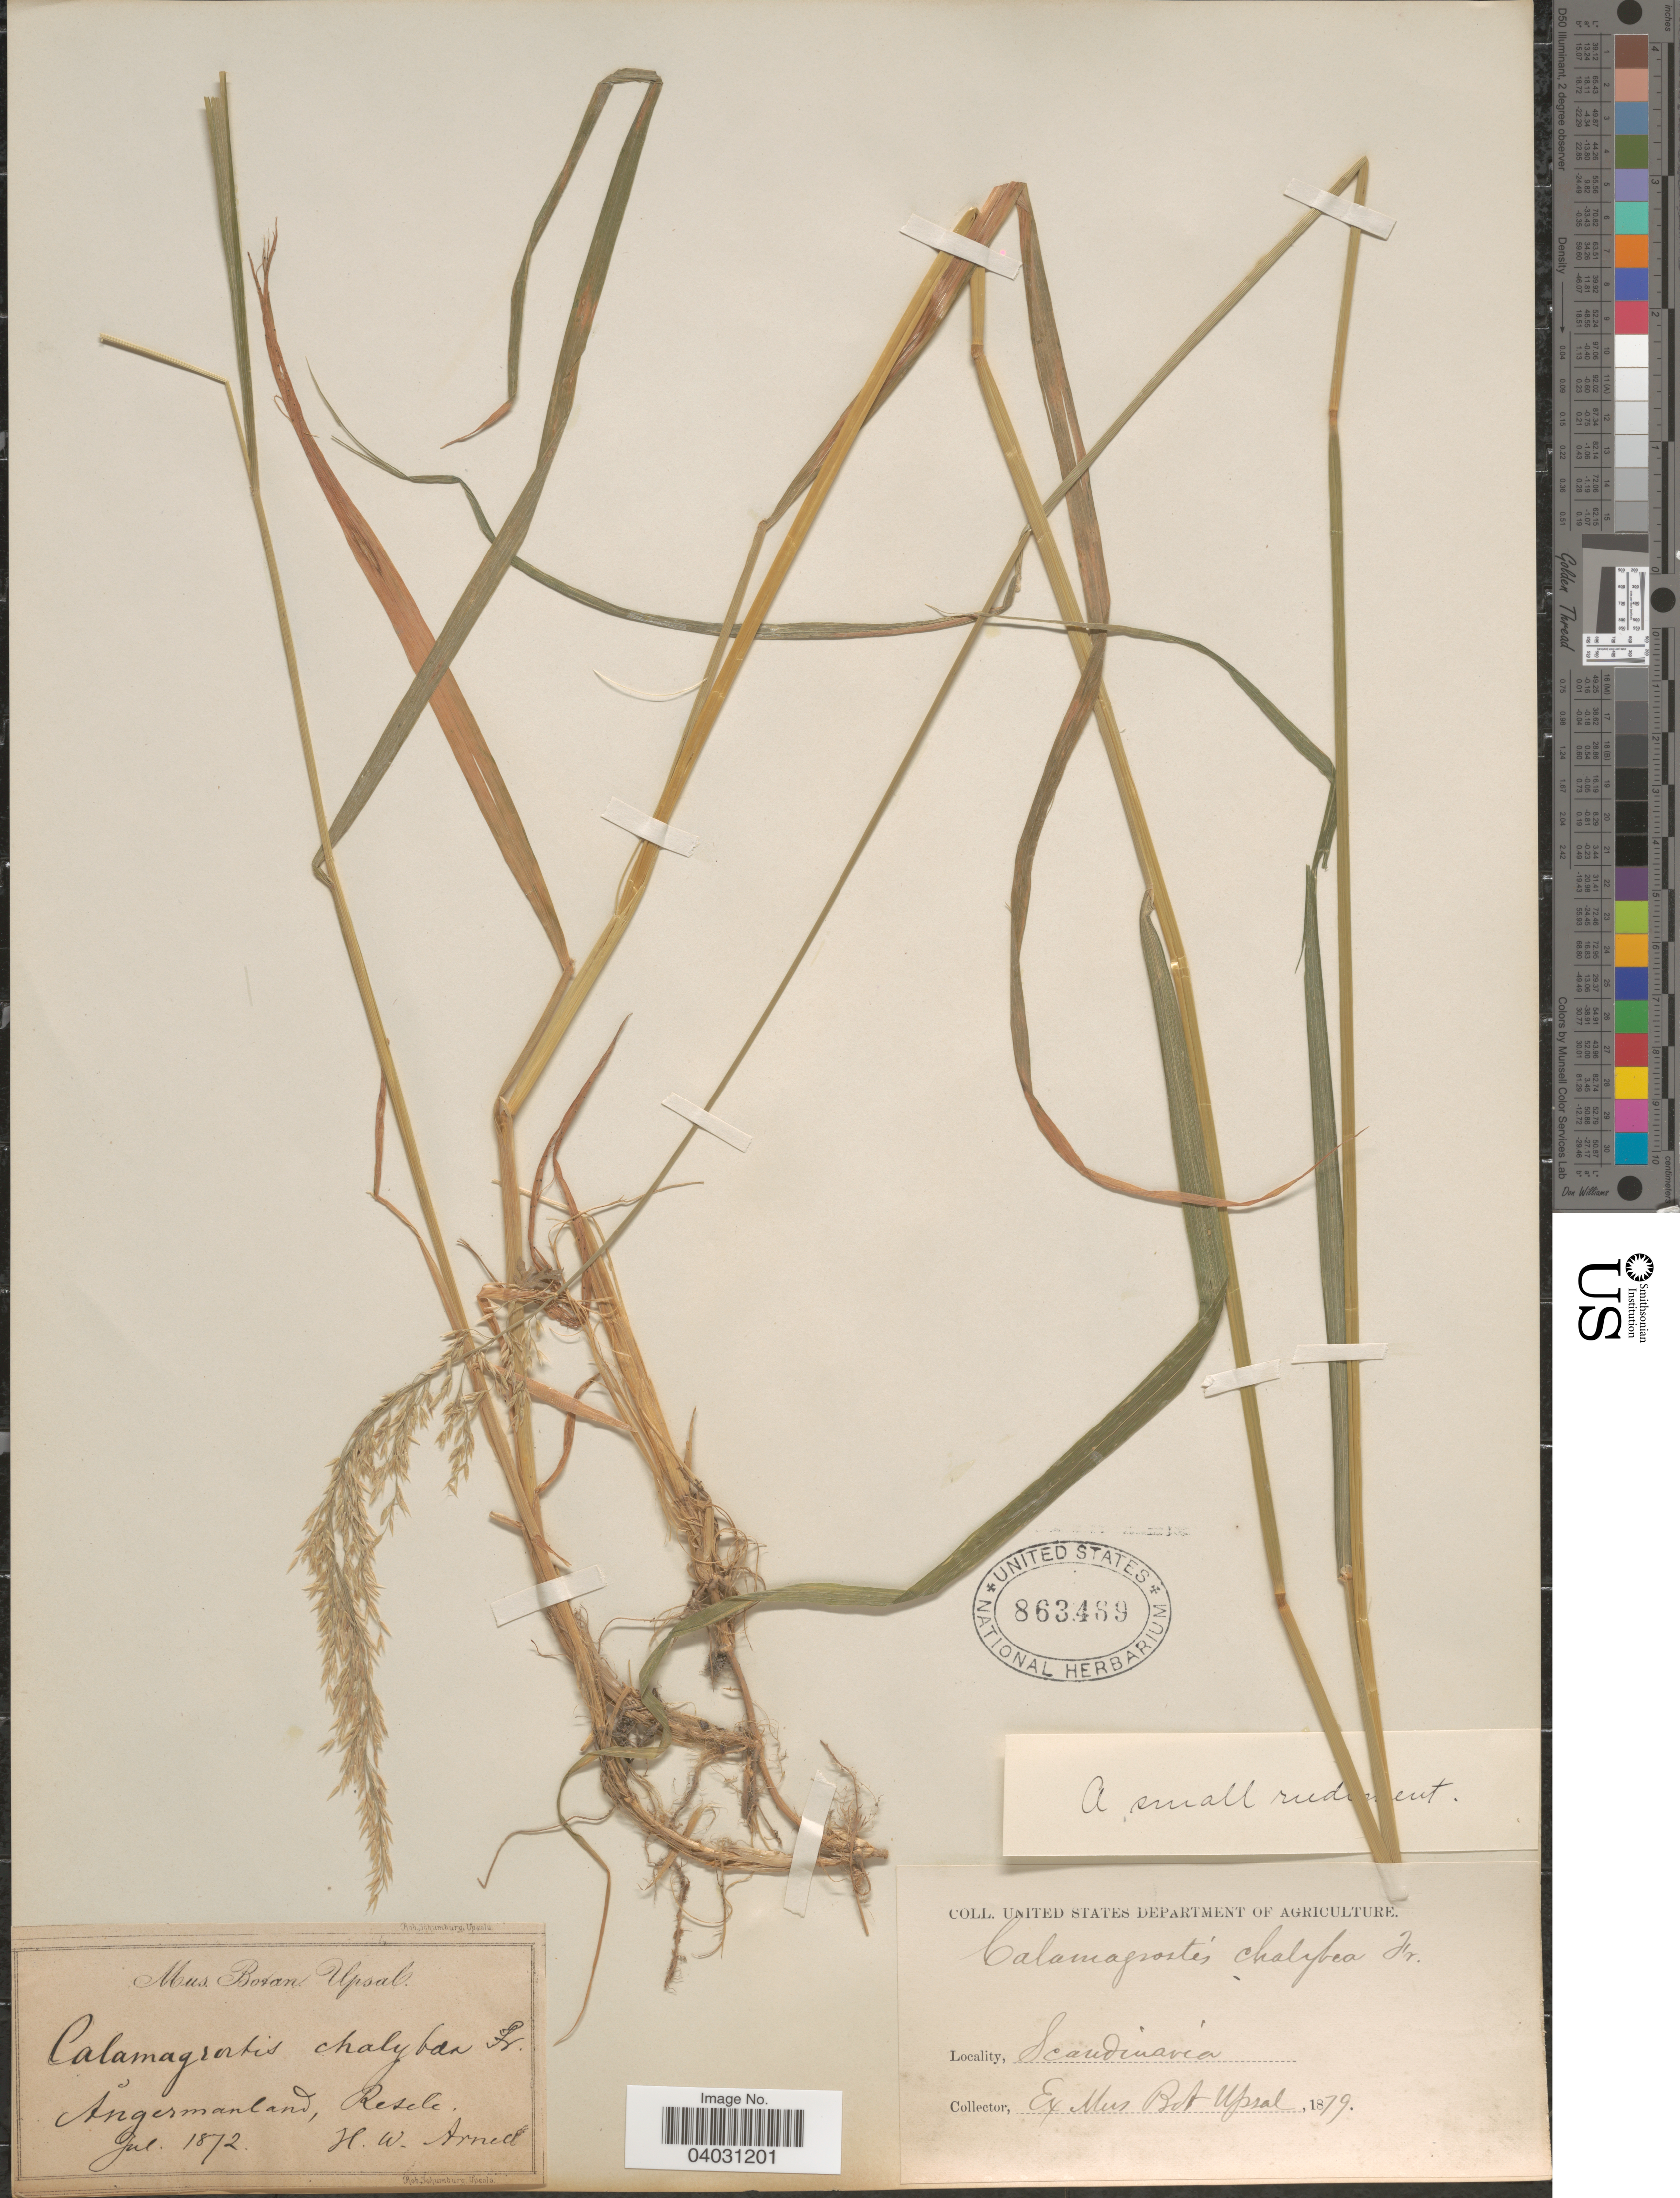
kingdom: Plantae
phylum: Tracheophyta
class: Liliopsida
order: Poales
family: Poaceae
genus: Calamagrostis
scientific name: Calamagrostis chalybaea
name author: Fr. a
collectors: H. W. Arnell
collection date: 1872-07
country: Sweden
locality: Scandinavia. Ångermanland, Resele.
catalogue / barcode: US 863469